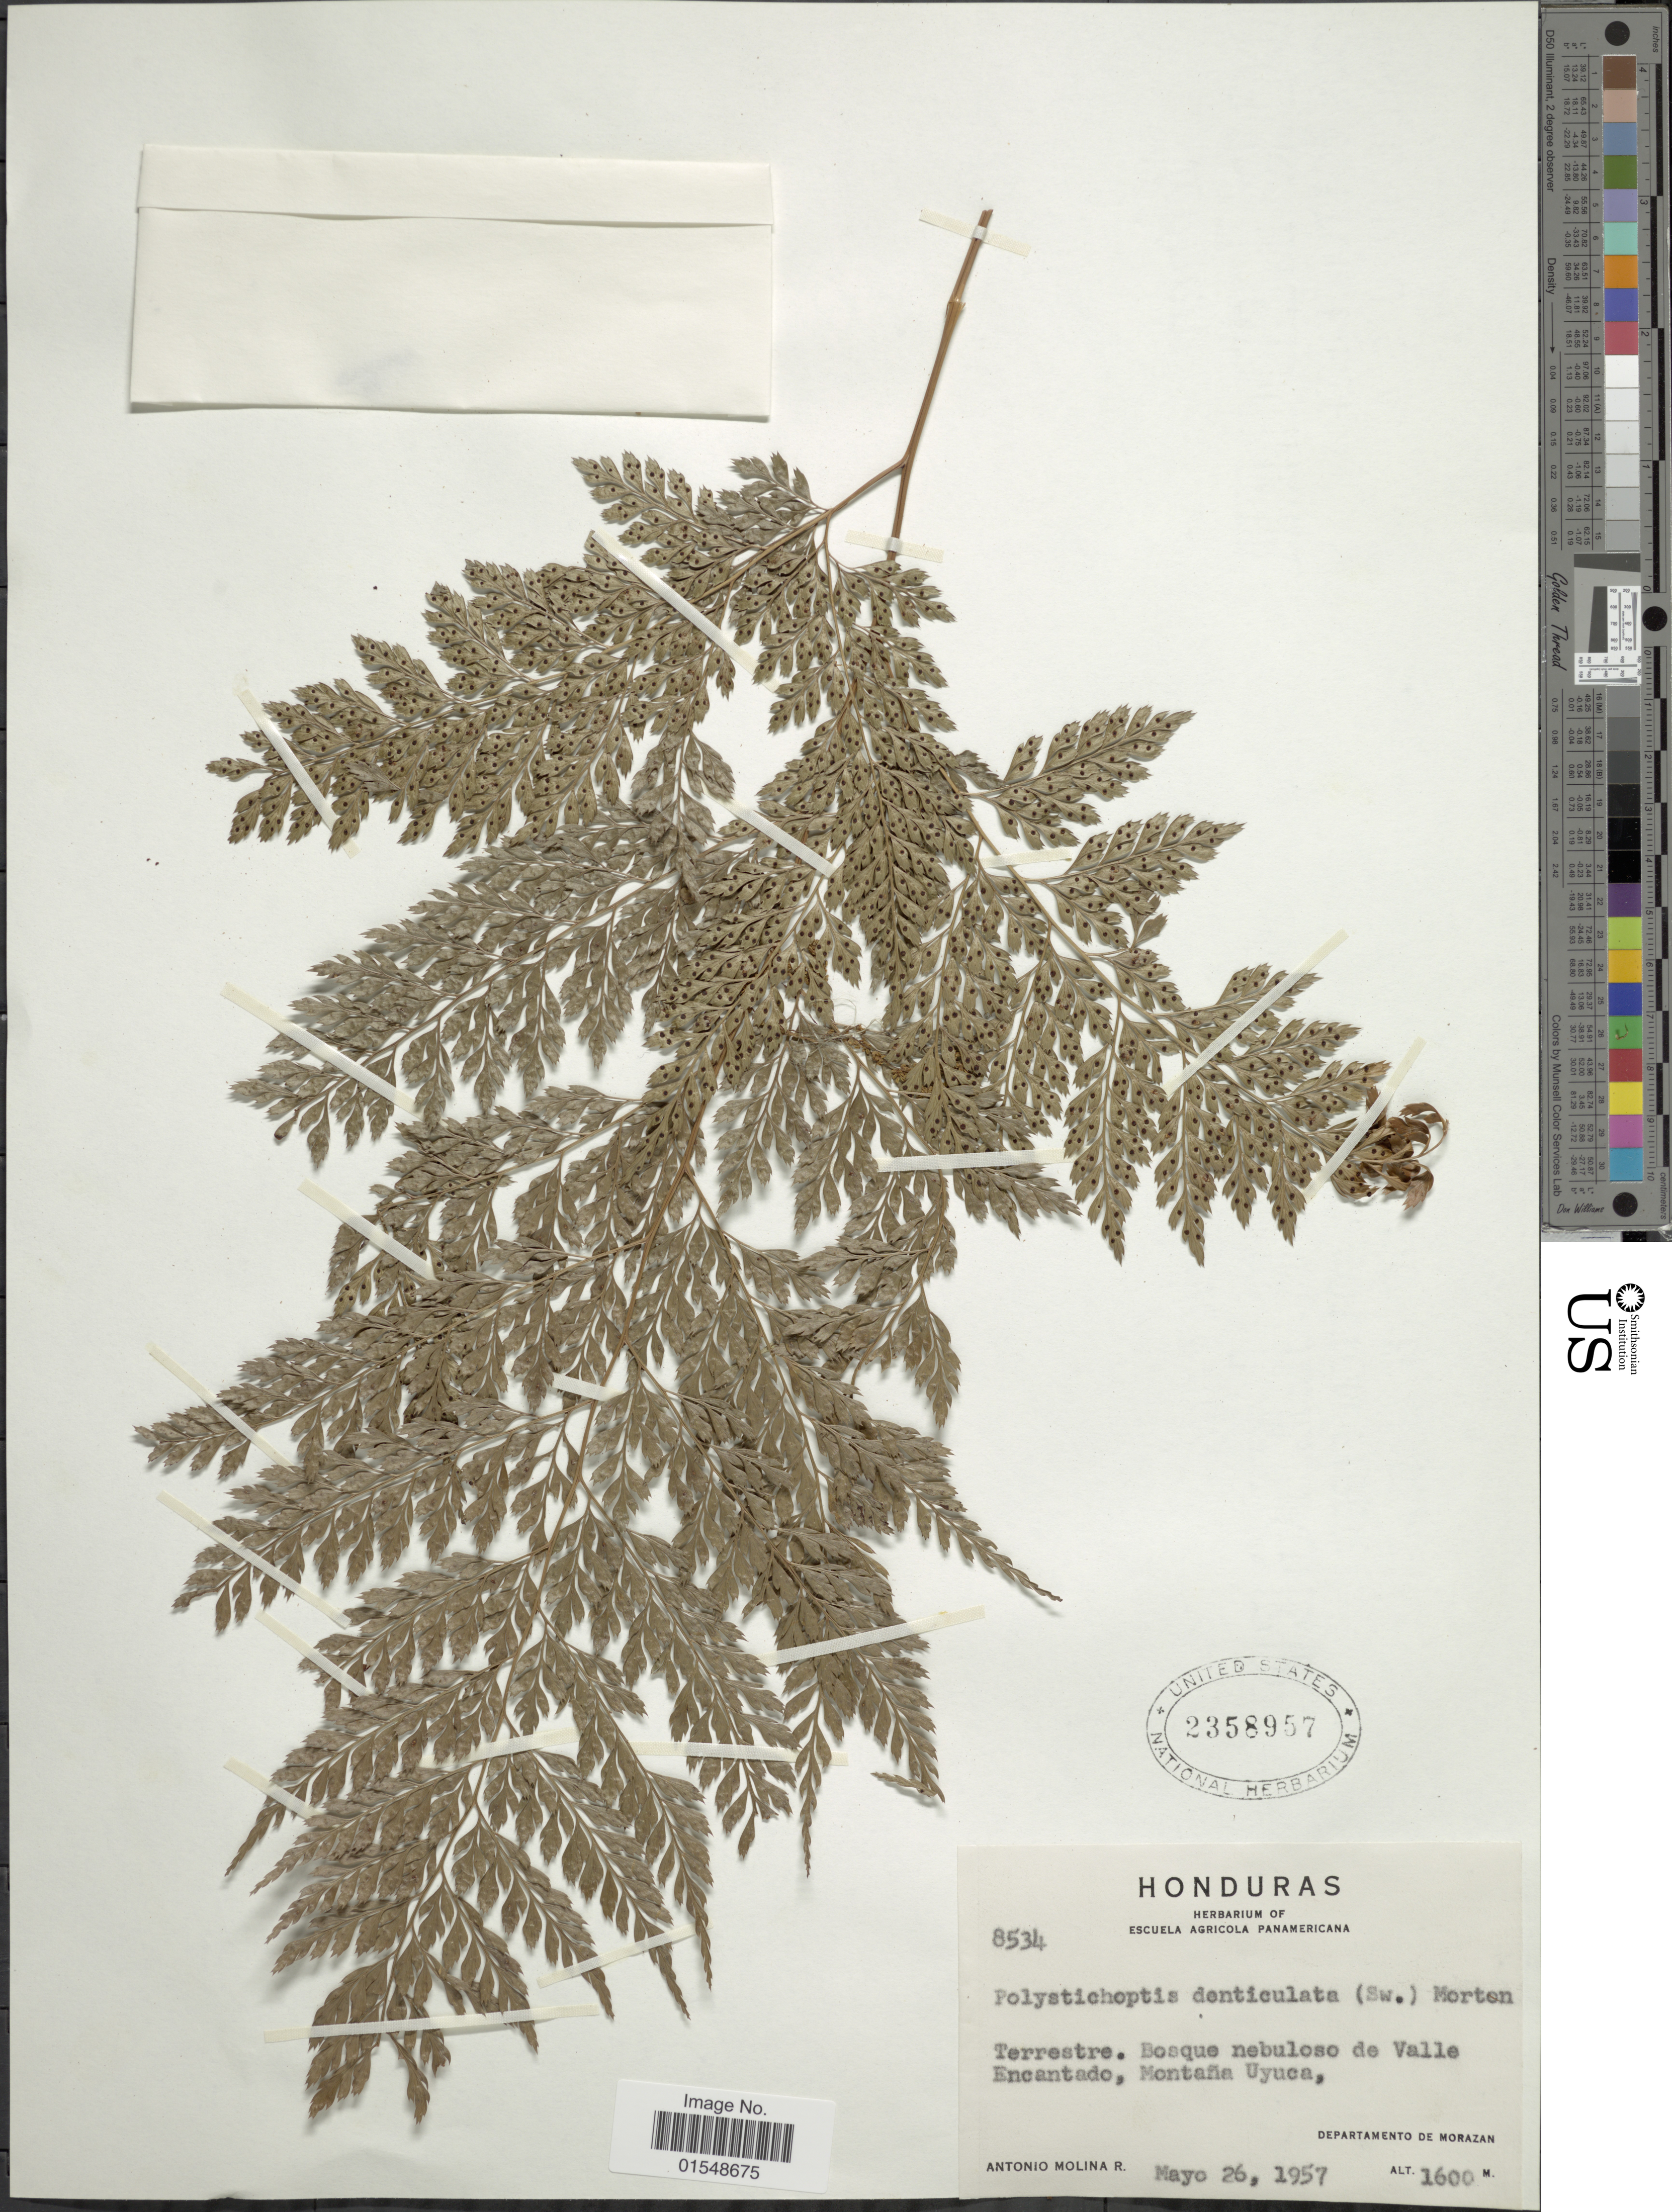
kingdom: Plantae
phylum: Tracheophyta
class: Polypodiopsida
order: Polypodiales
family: Dryopteridaceae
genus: Arachniodes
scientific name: Arachniodes denticulata var. jucunda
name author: (Fée) Lellinger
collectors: A. R. Molina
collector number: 8534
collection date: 1957-05-26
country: Honduras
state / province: Fco. Morazán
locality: Morazan, Bosque nebuloso de Valle Encantado, Montaña Uyuca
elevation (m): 1600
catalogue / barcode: US 2358957